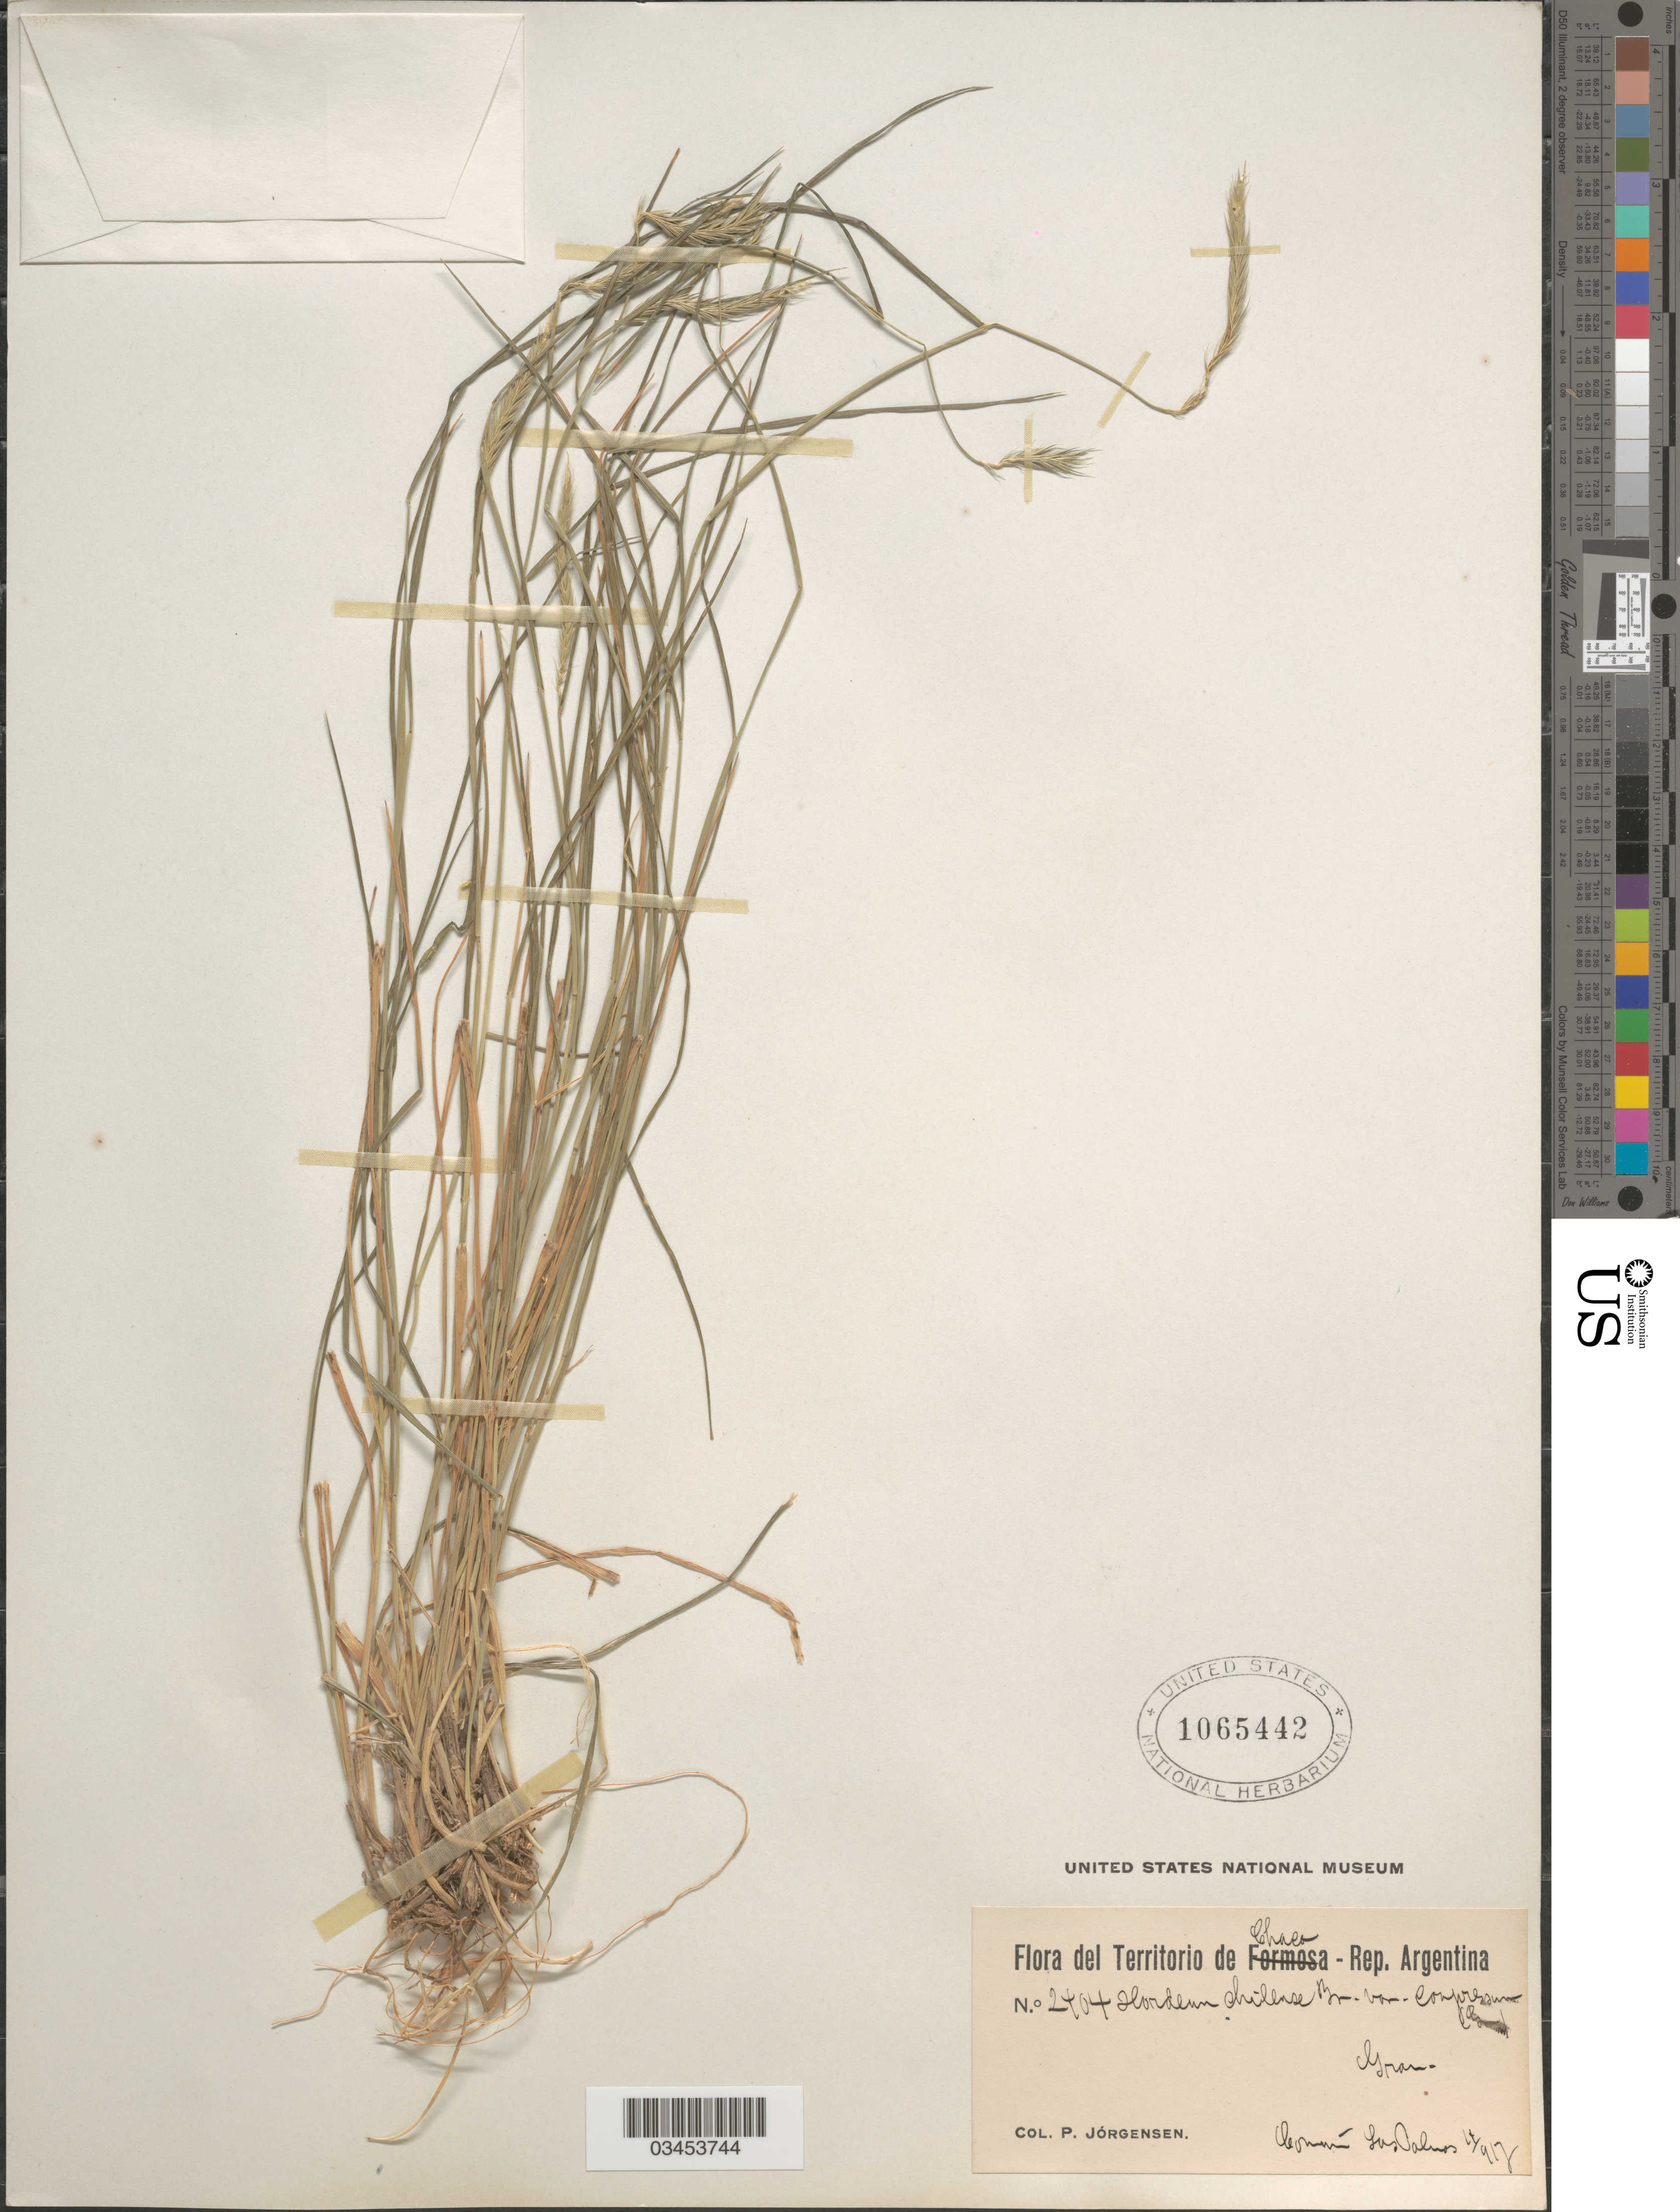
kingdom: Plantae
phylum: Tracheophyta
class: Liliopsida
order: Poales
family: Poaceae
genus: Hordeum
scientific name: Hordeum stenostachys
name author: Godr.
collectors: P. Jörgensen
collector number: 2404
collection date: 1917-09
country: Argentina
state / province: Chaco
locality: Común Las Palmas.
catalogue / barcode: US 1065442